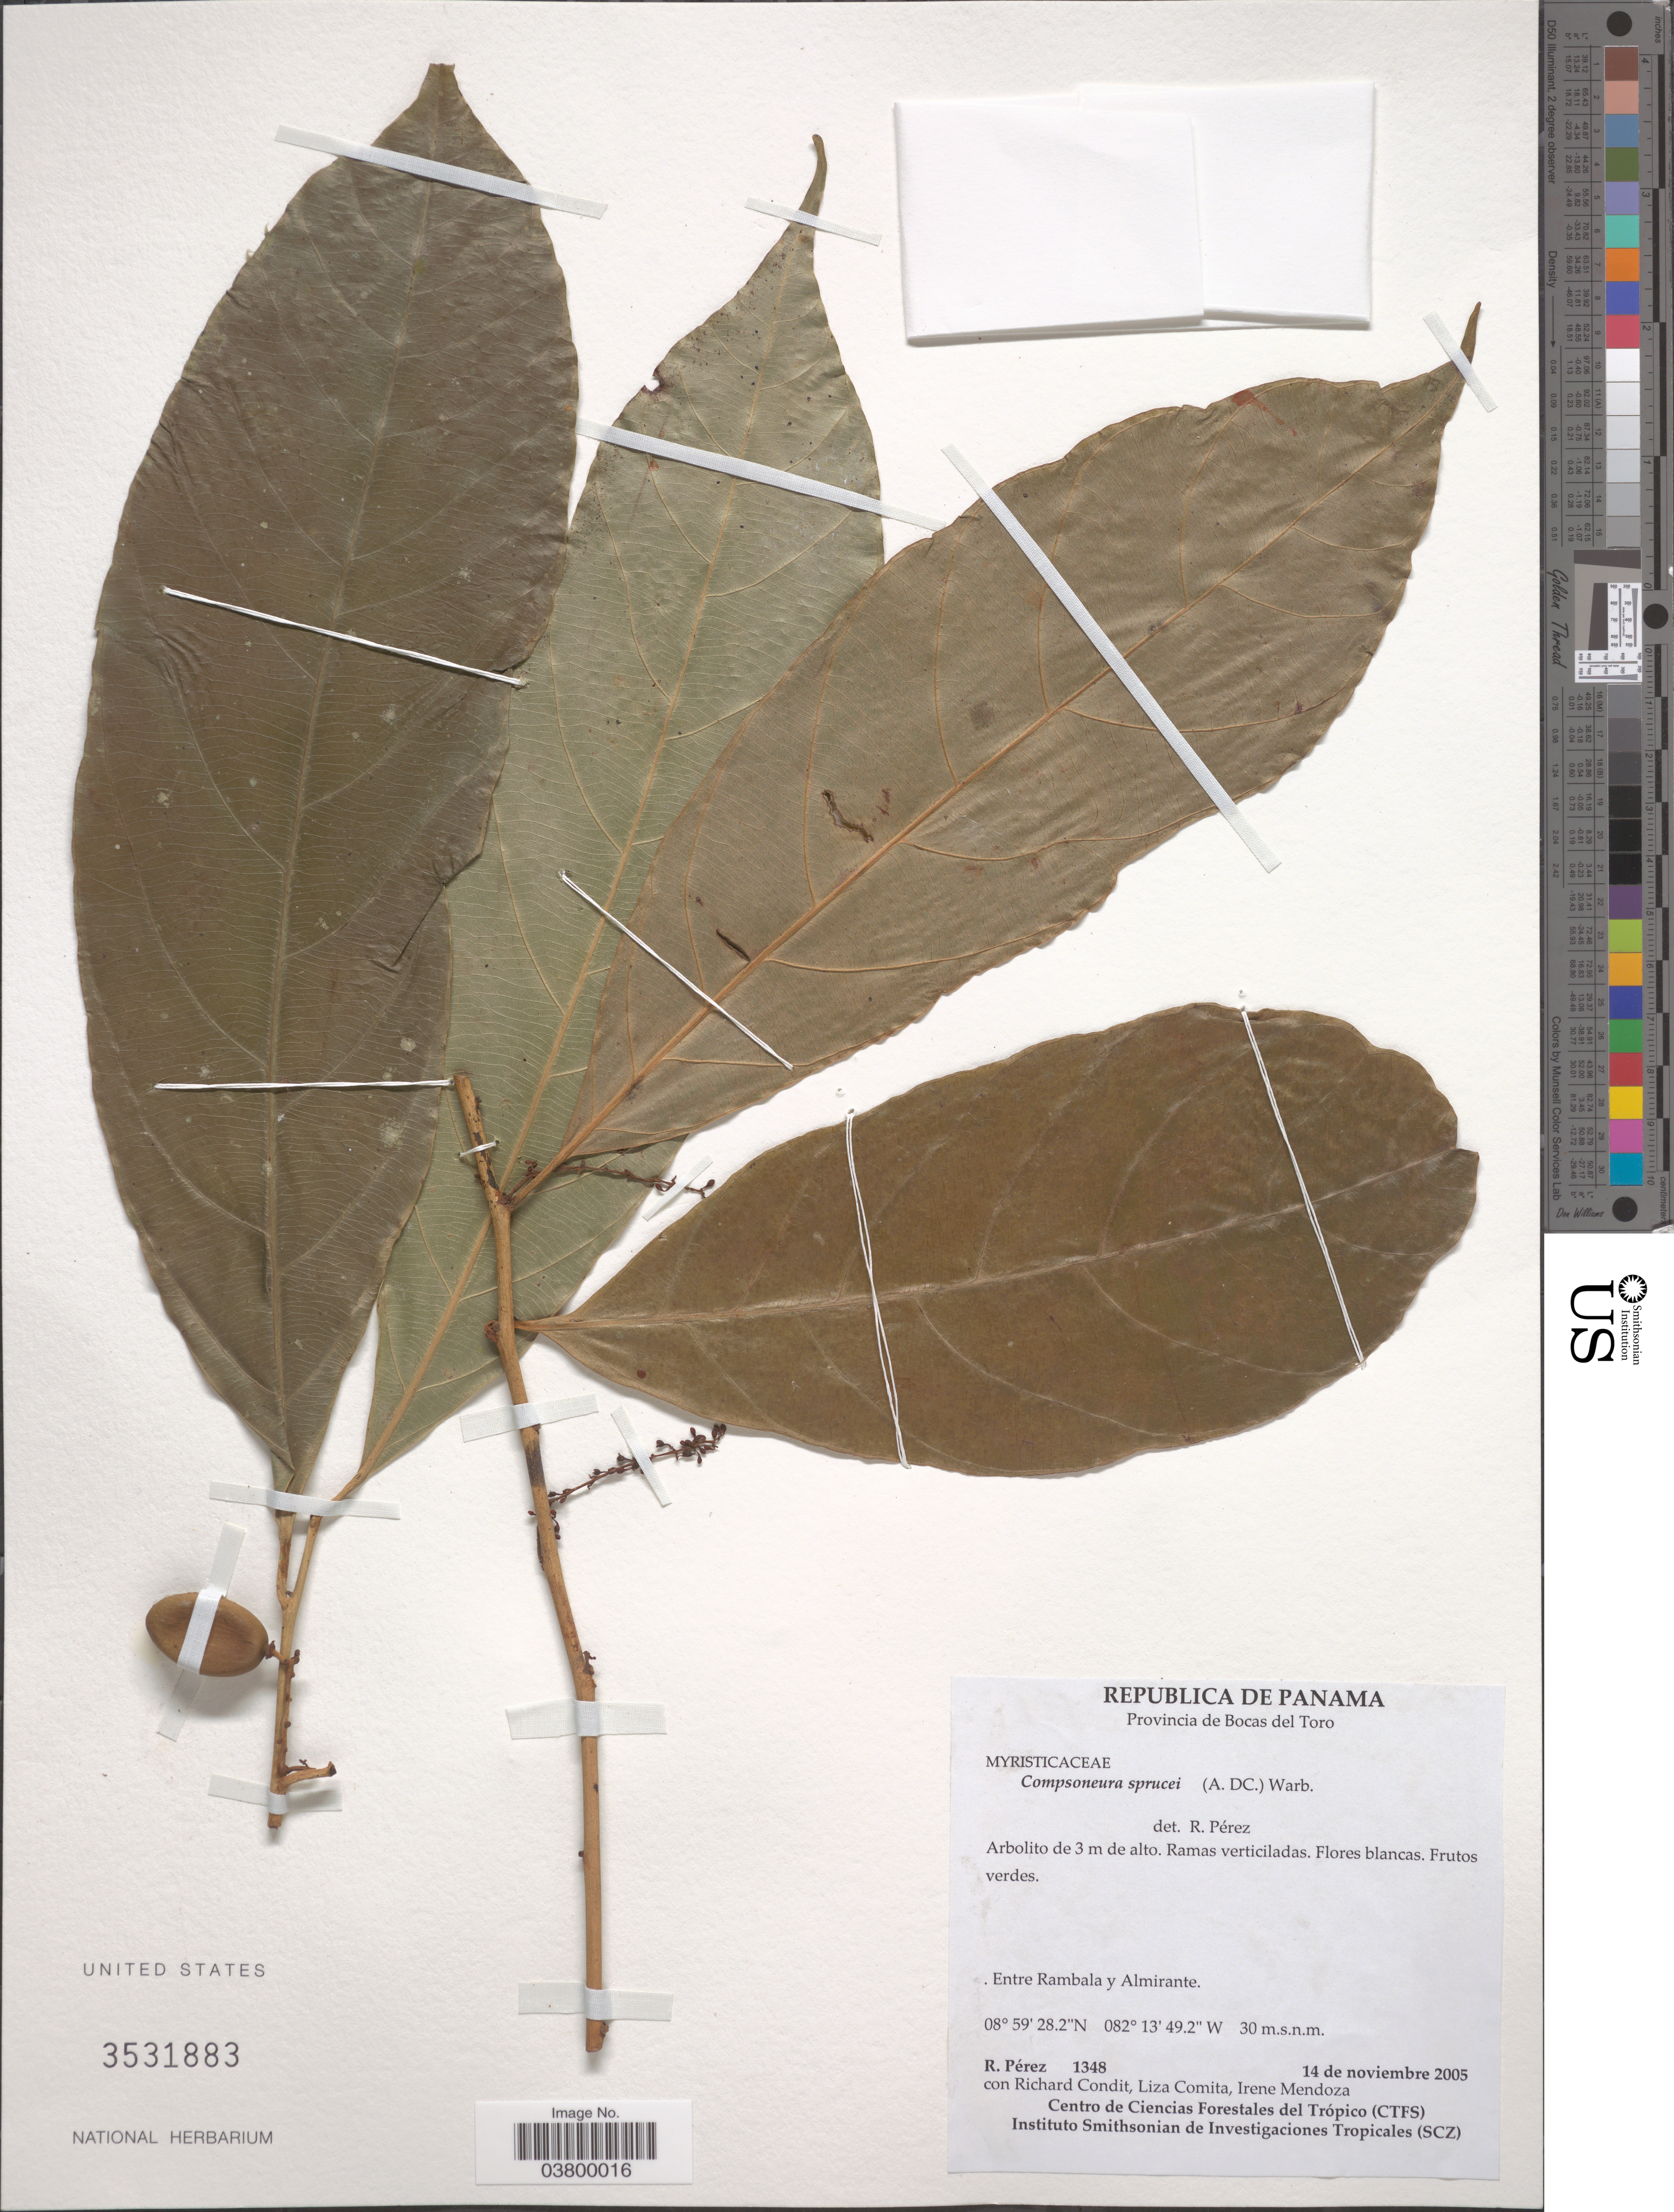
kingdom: Plantae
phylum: Tracheophyta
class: Magnoliopsida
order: Magnoliales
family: Myristicaceae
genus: Compsoneura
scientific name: Compsoneura sprucei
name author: (A. DC.) Warb.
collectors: R. Perez, R. Condit, L. Comita & I. Mendoza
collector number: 1348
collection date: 2005-11-14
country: Panama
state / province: Bocas del Toro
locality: Entre Rambala y Almirante.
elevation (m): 30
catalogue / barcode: US 3531883